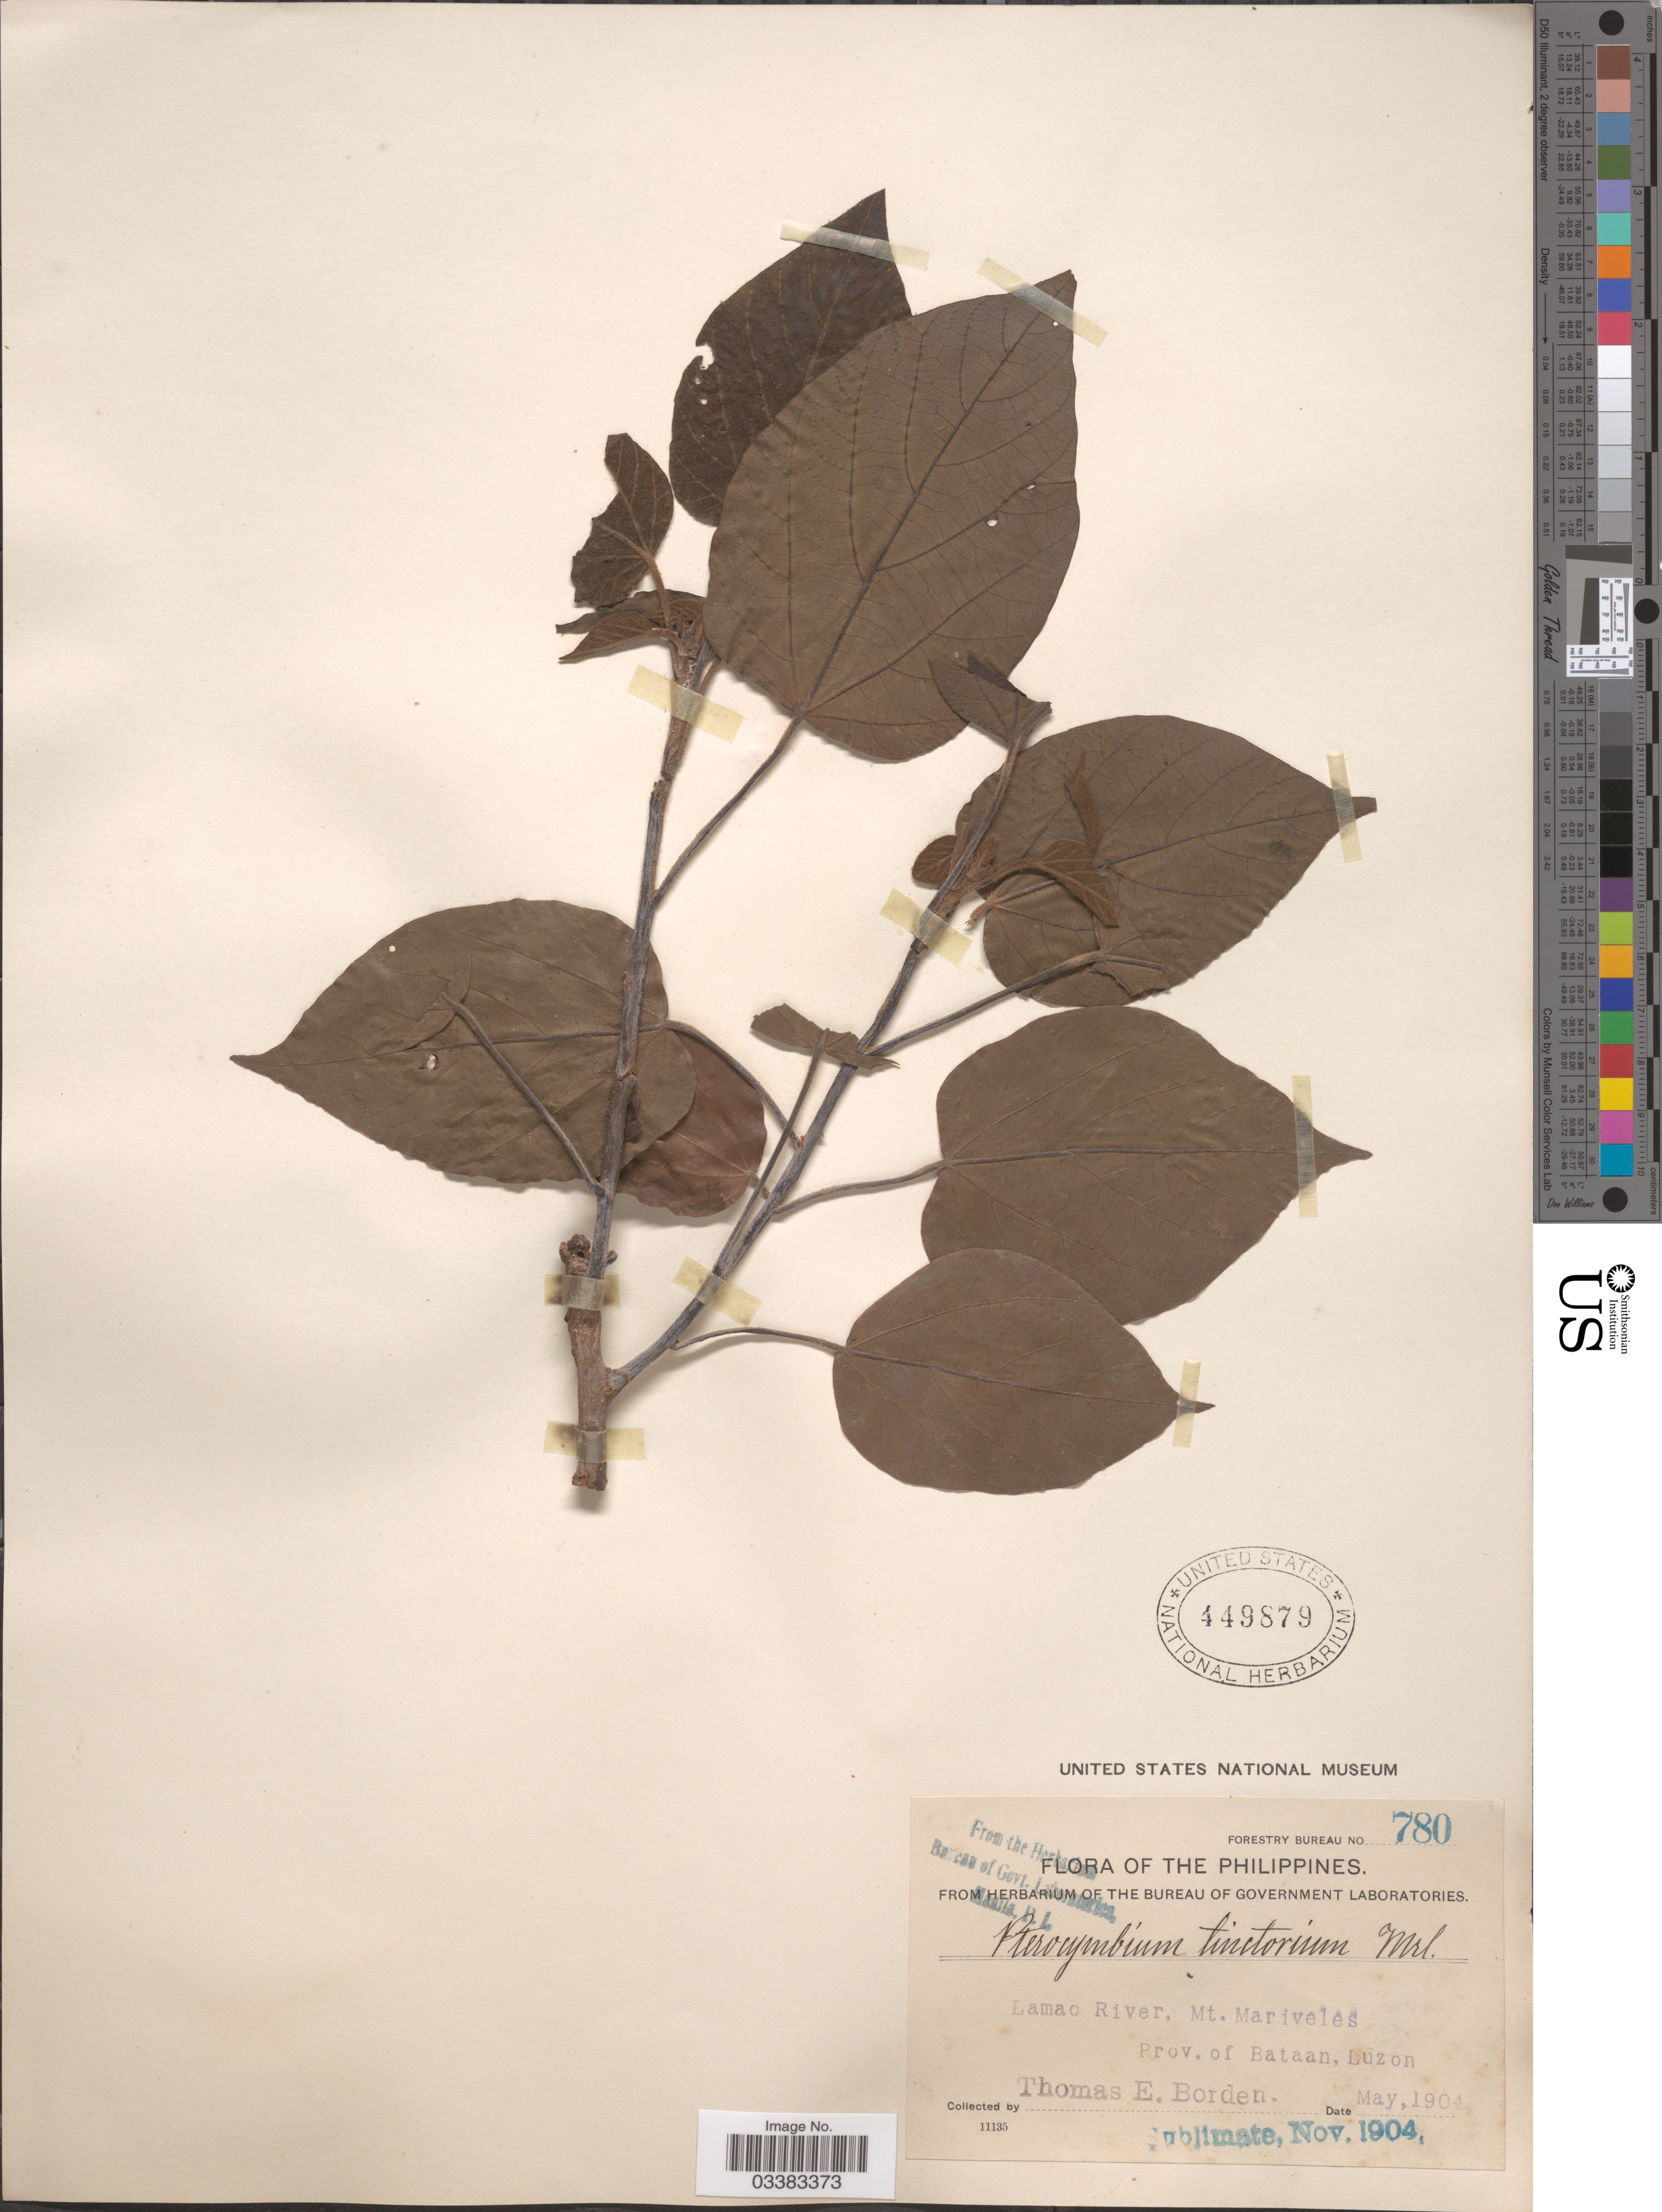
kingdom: Plantae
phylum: Tracheophyta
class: Magnoliopsida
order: Malvales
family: Malvaceae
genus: Pterocymbium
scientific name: Pterocymbium tinctorium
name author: Merr.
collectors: T. E. Borden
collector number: Forestry Bureau 780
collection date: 1904-05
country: Philippines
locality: Lamao River, Mt Mariveles. Prov. of Bataan, Luzon.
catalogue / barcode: US 449879